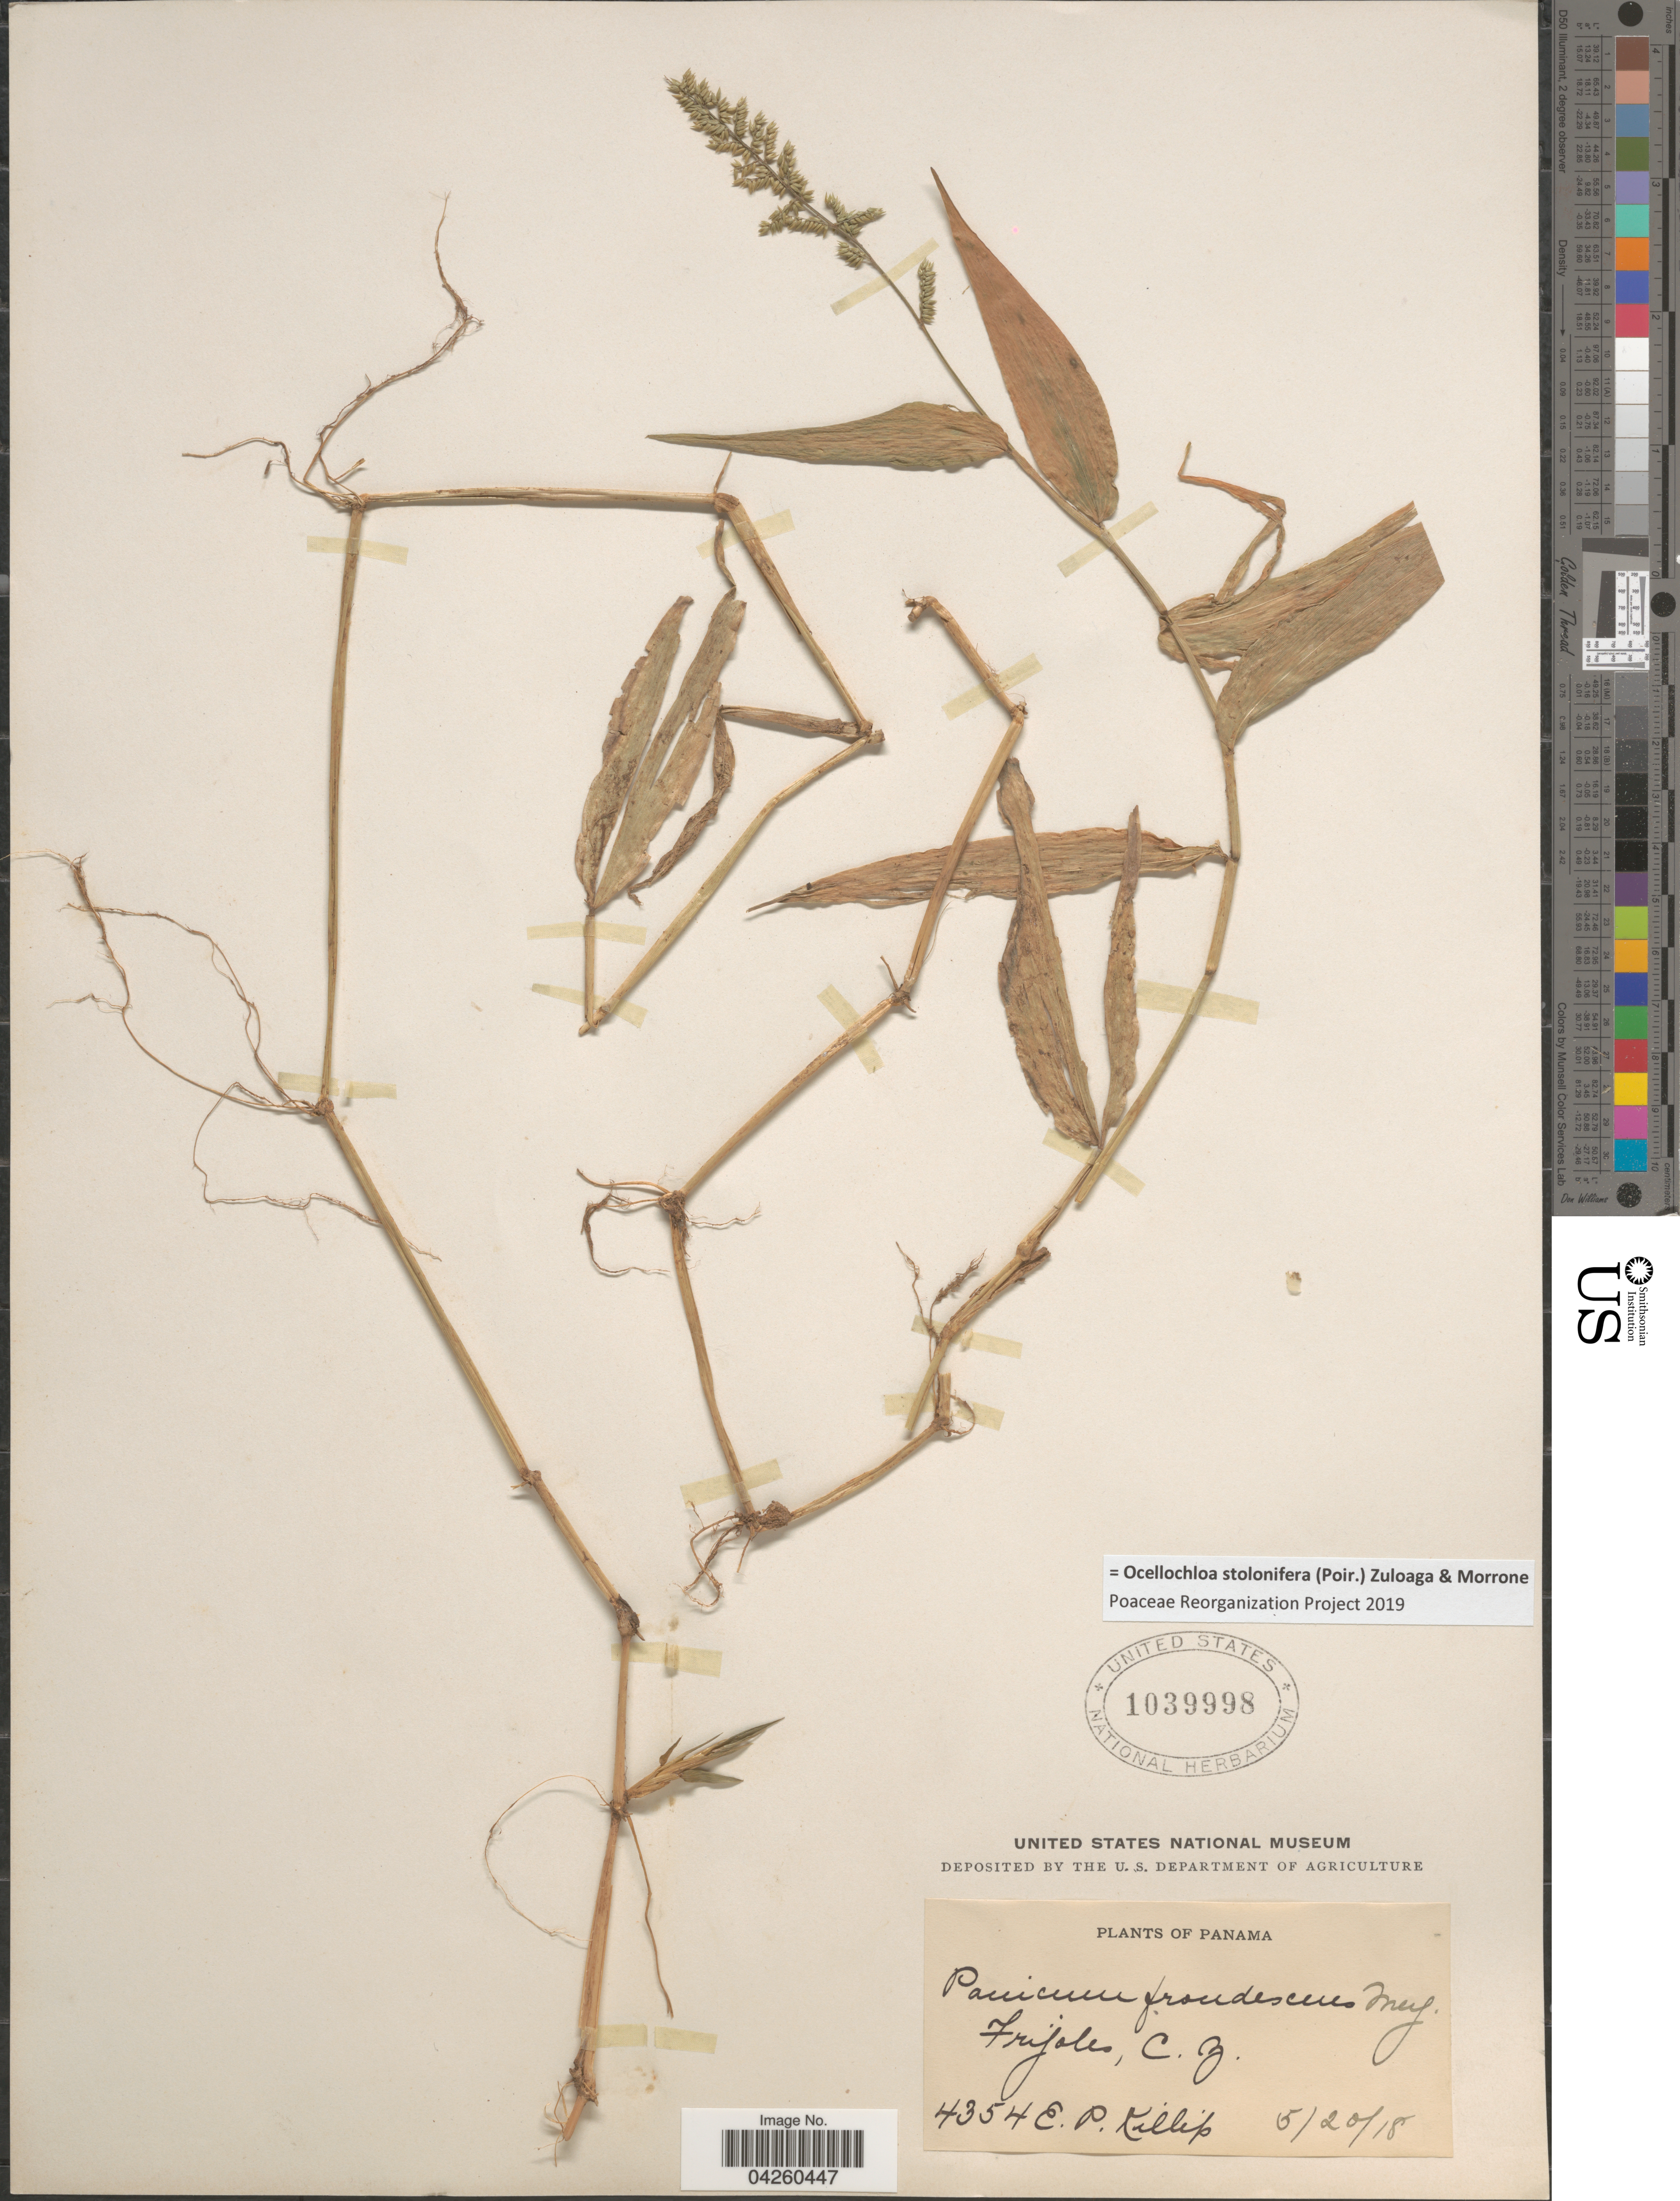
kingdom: Plantae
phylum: Tracheophyta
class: Liliopsida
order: Poales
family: Poaceae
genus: Ocellochloa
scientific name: Ocellochloa stolonifera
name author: (Poir.) Zuloaga & Morrone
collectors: E. P. Killip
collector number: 4354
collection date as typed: Transcribed d/m/y: 20/5/18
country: Panama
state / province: Colón / Panamá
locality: Frijoles.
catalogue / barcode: US 1039998